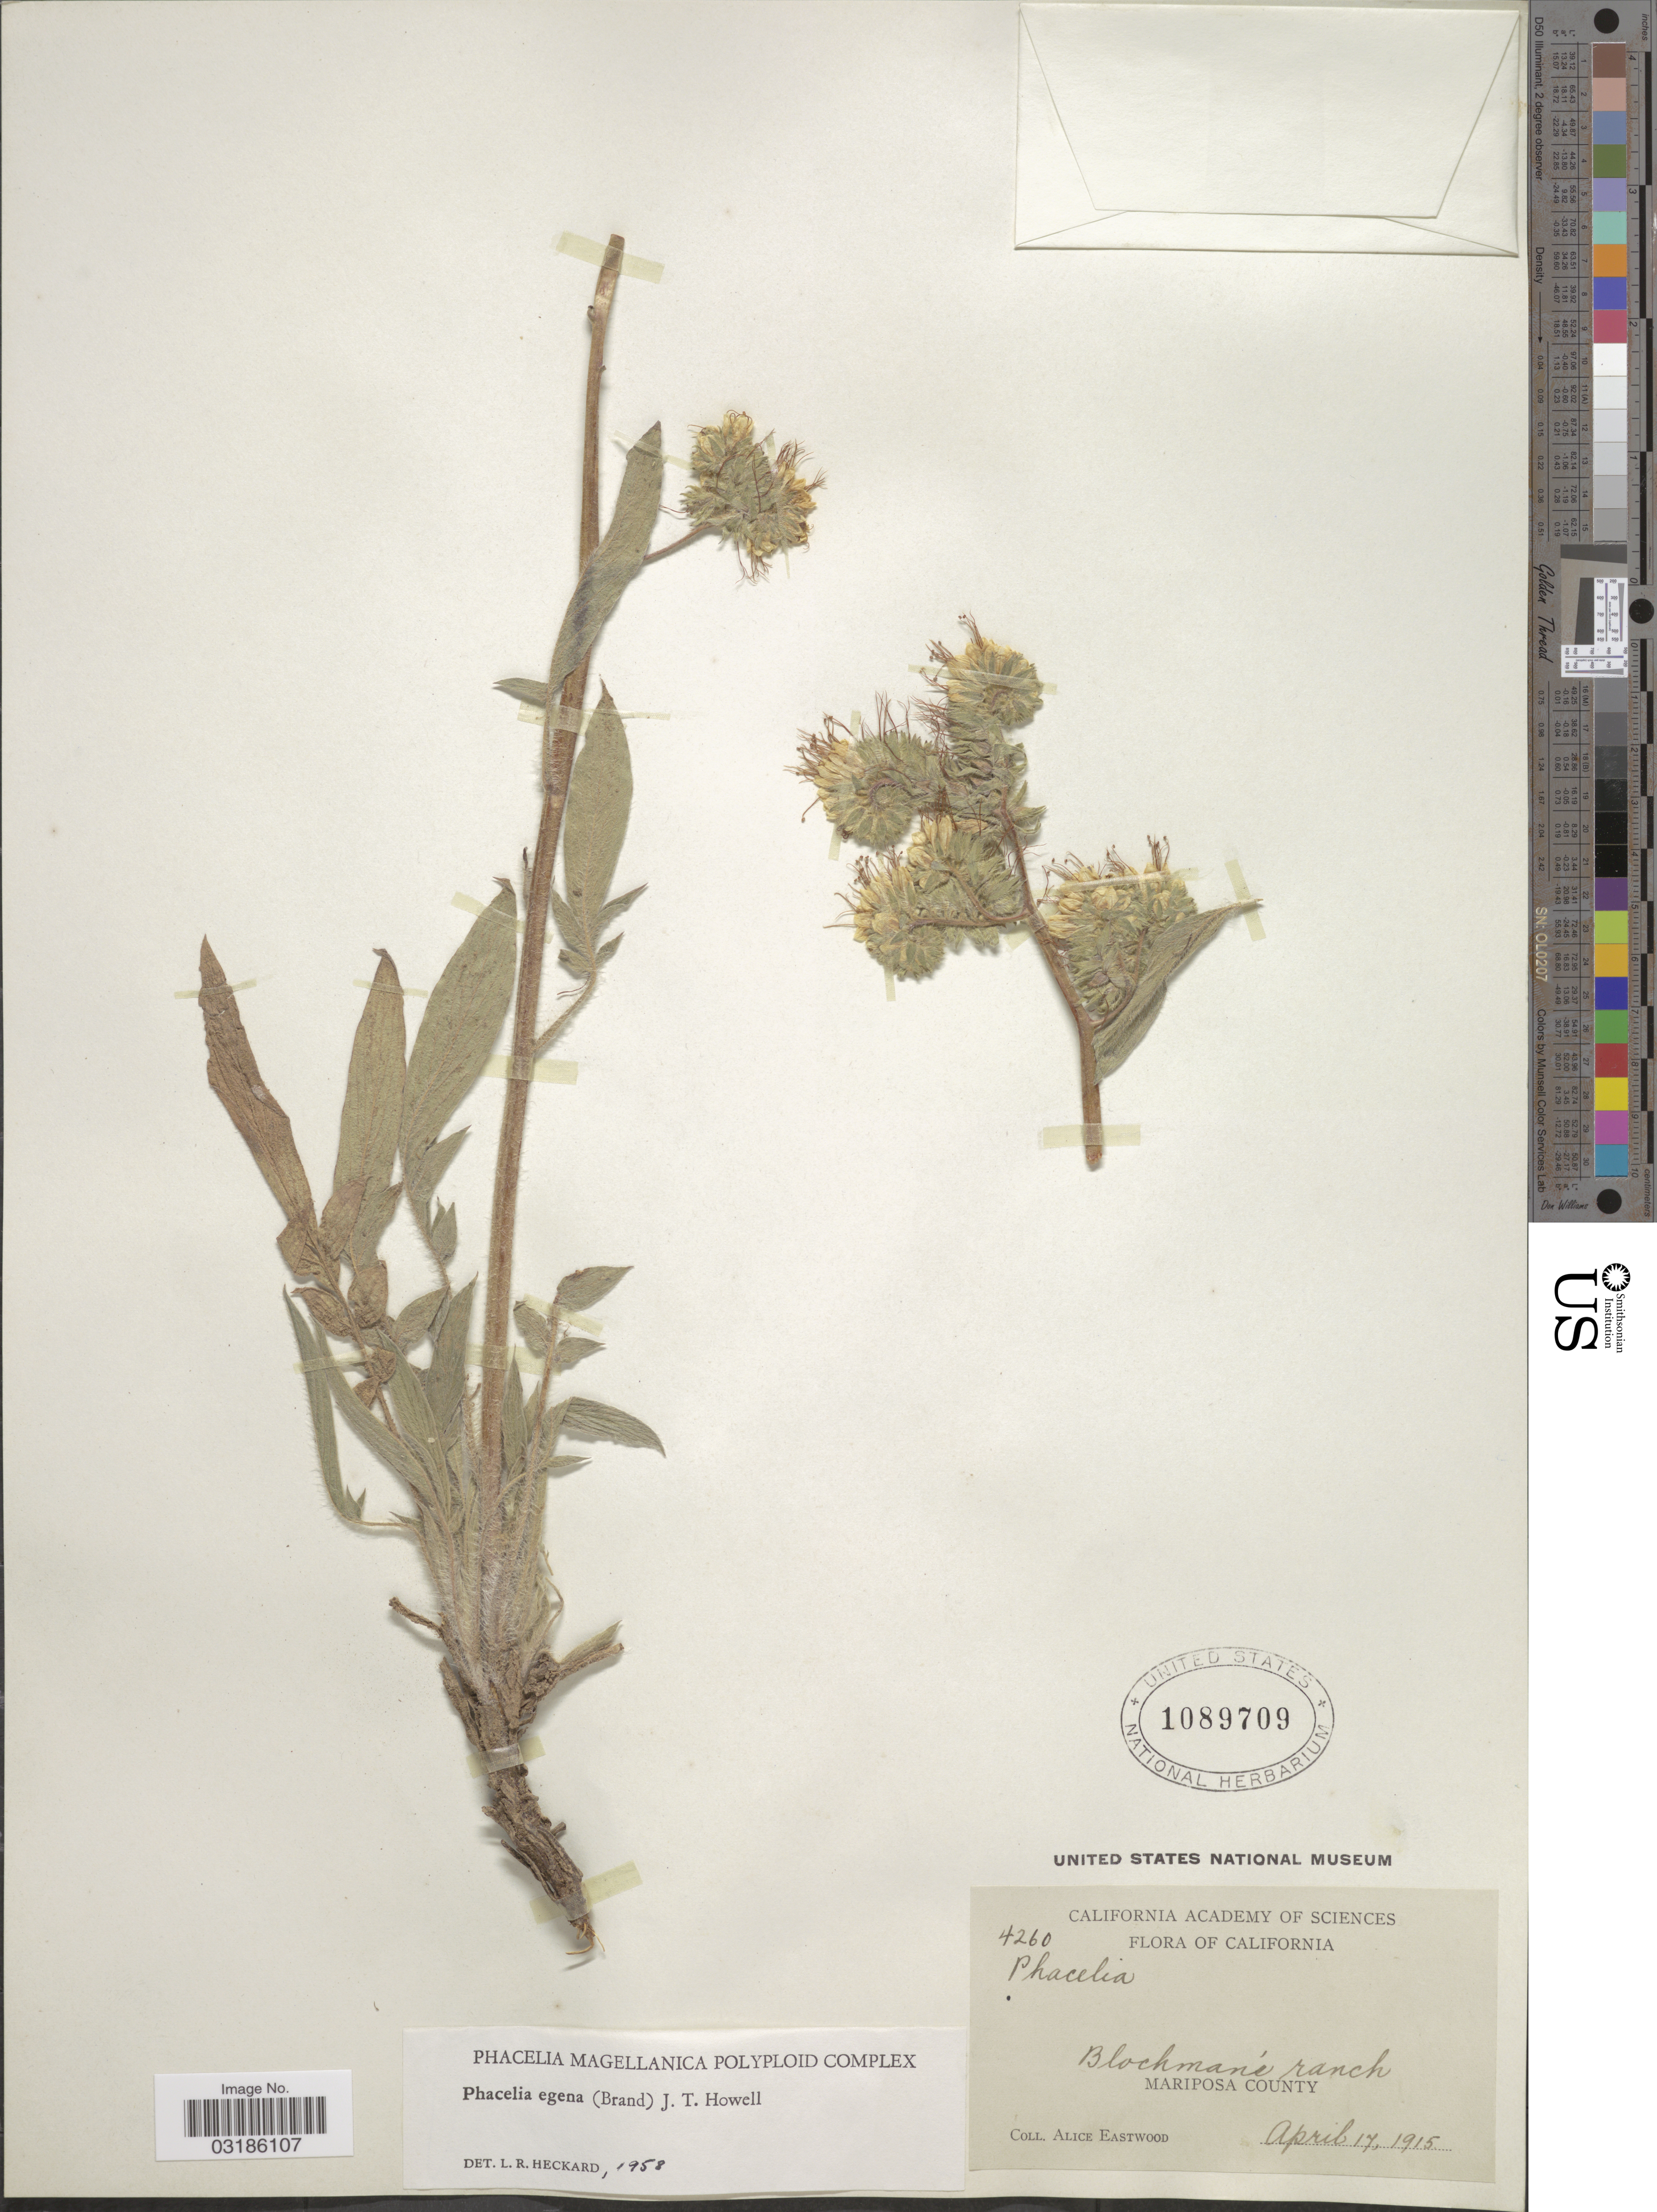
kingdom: Plantae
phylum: Tracheophyta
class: Magnoliopsida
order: Boraginales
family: Hydrophyllaceae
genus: Phacelia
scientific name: Phacelia egena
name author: (Brand) Howell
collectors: A. Eastwood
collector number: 4260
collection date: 1915-04-17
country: United States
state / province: California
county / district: Mariposa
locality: Blockmani ranch. Mariposa County.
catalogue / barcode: US 1089709